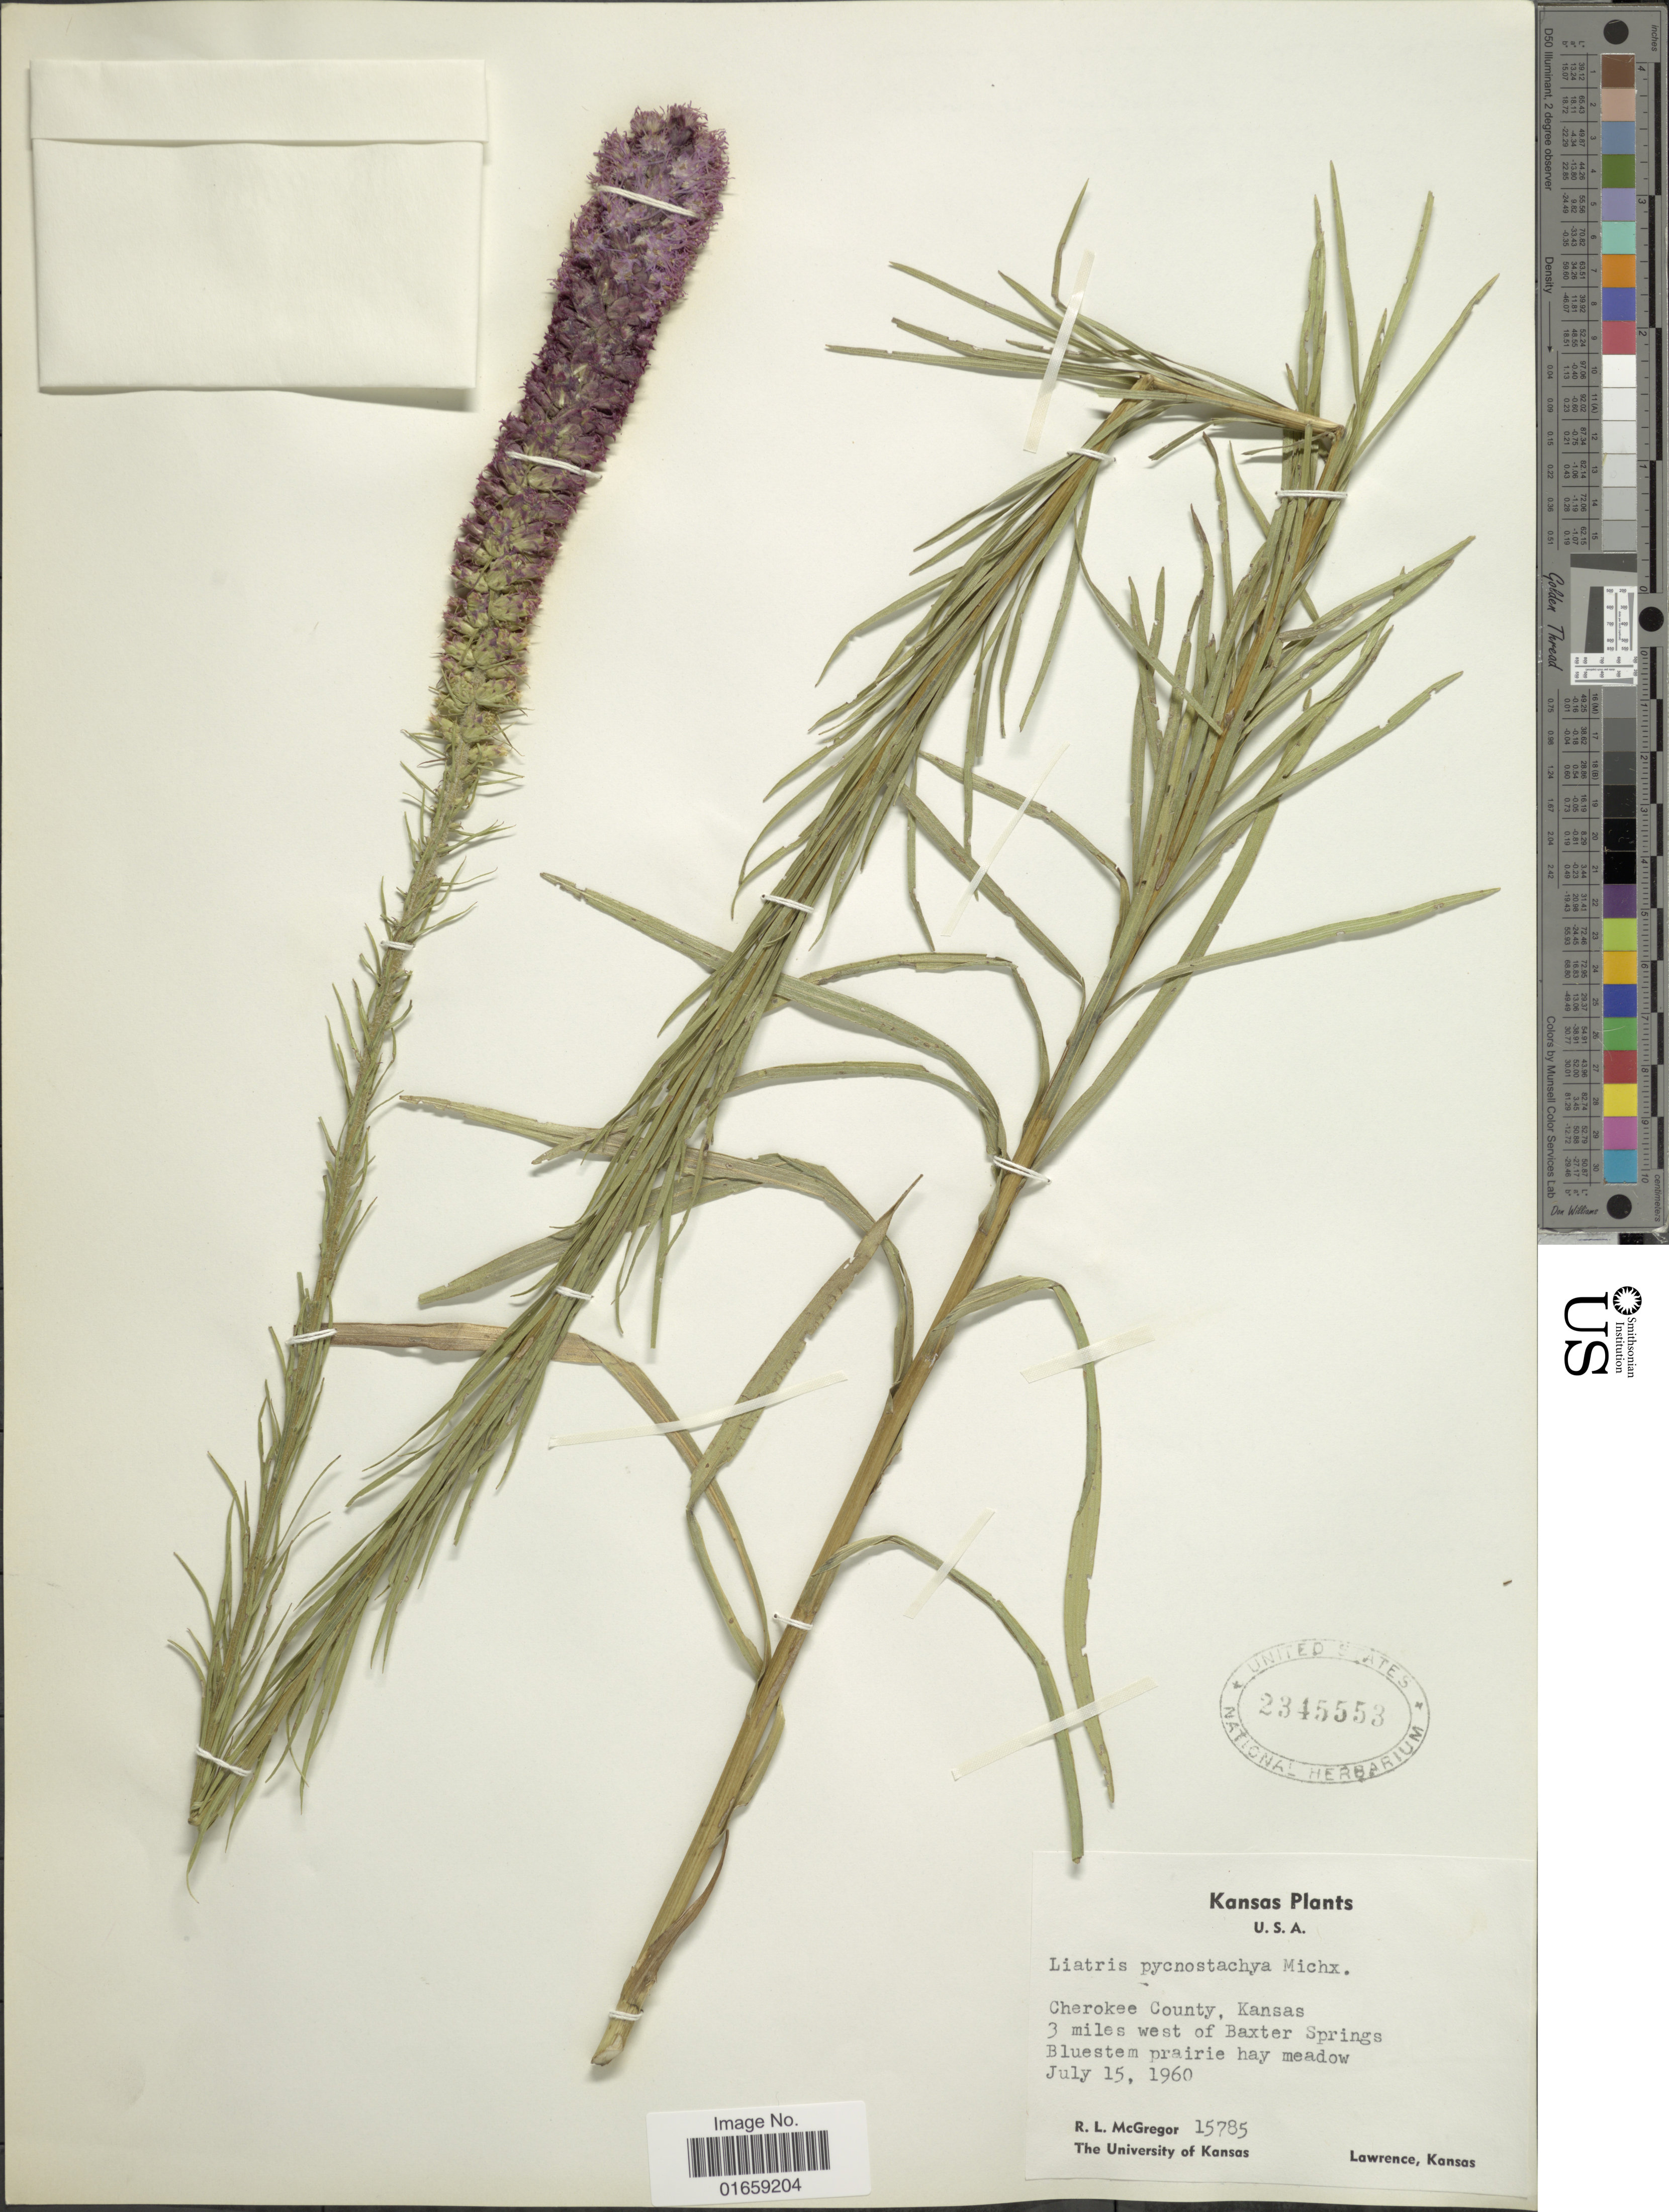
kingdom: Plantae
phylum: Tracheophyta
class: Magnoliopsida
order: Asterales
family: Asteraceae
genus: Liatris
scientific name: Liatris pycnostachya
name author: Michx.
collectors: R. McGregor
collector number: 15785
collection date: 1960-07-15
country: United States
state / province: Kansas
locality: Cherokee county, Kansas, 3 miles west of Baxter Springs Bluestem prairie hay meadow, Lawrence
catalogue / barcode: US 234558